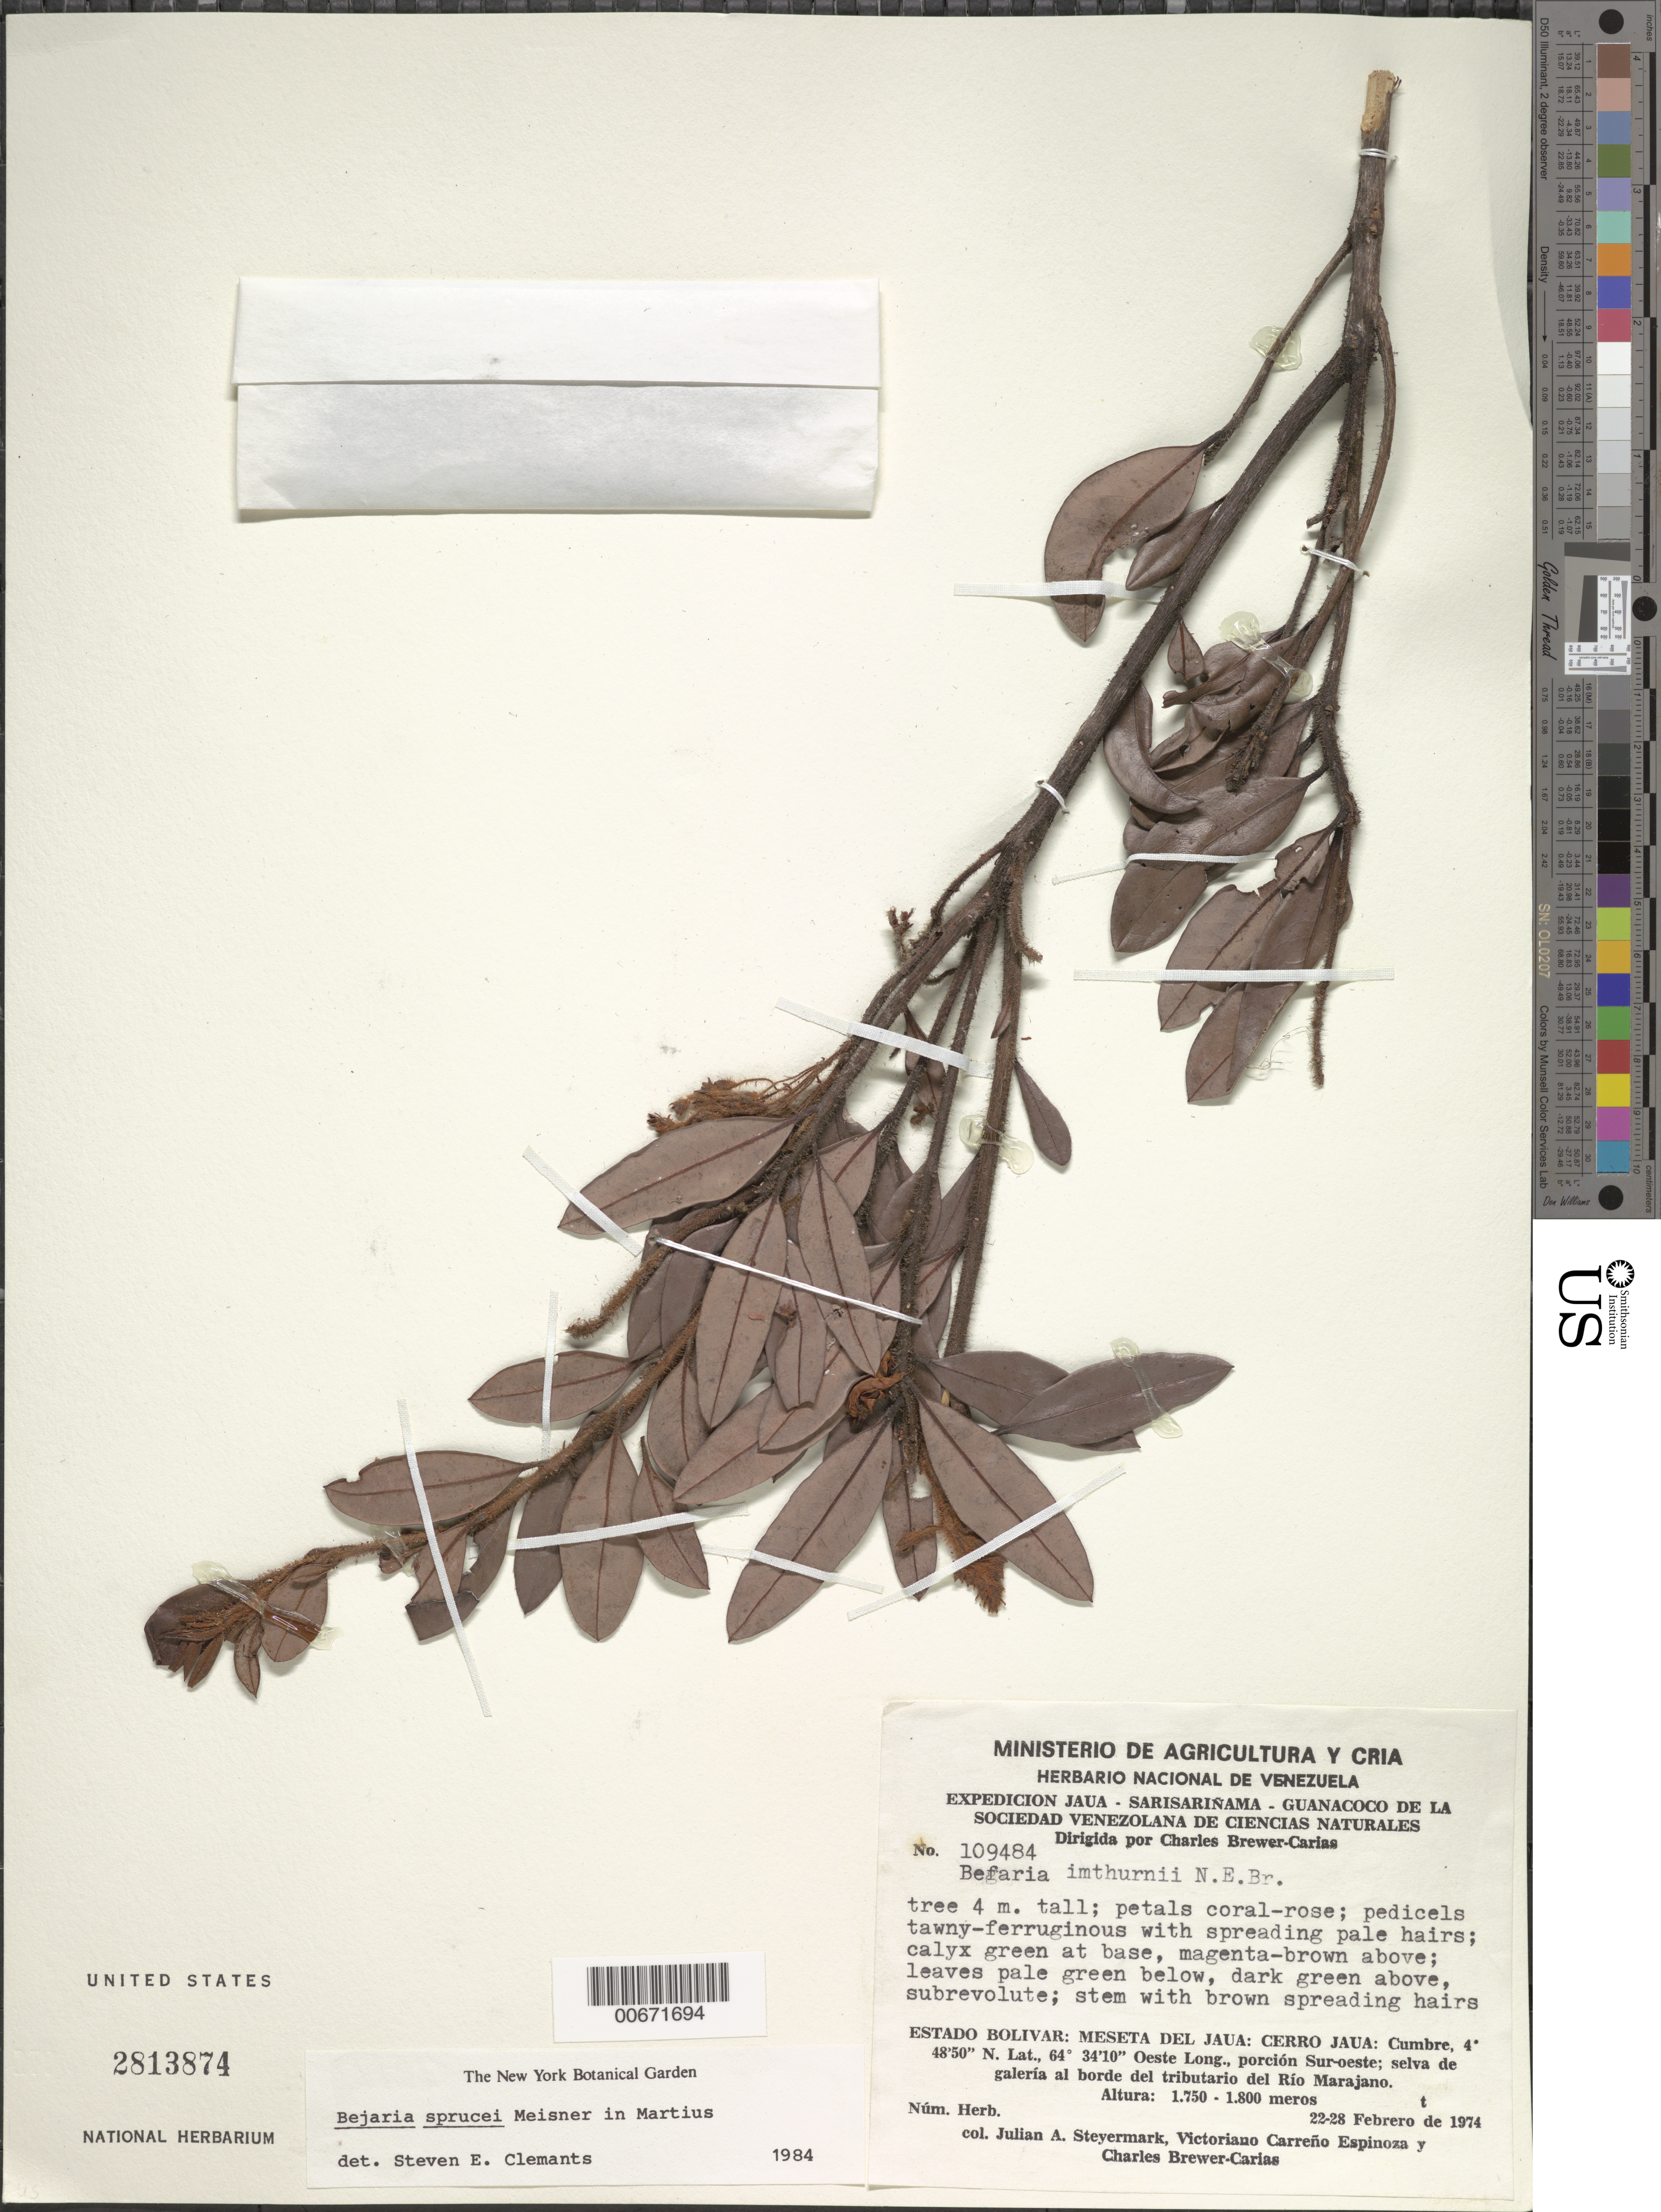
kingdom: Plantae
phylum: Tracheophyta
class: Magnoliopsida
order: Ericales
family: Ericaceae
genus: Bejaria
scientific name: Bejaria sprucei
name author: Meisn.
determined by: Clemants, S. E.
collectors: J. Steyermark, V. Carreño E. & C. Brewer-Carias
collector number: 109484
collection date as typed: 22-Feb-74 to 28-Feb-74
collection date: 1974-02-22/1974-02-28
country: Venezuela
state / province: Bolívar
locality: Meseta del Jaua: Cerro Jaua, Río Marajano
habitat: Selva de galería al borde del río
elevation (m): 1750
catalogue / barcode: US 2813874